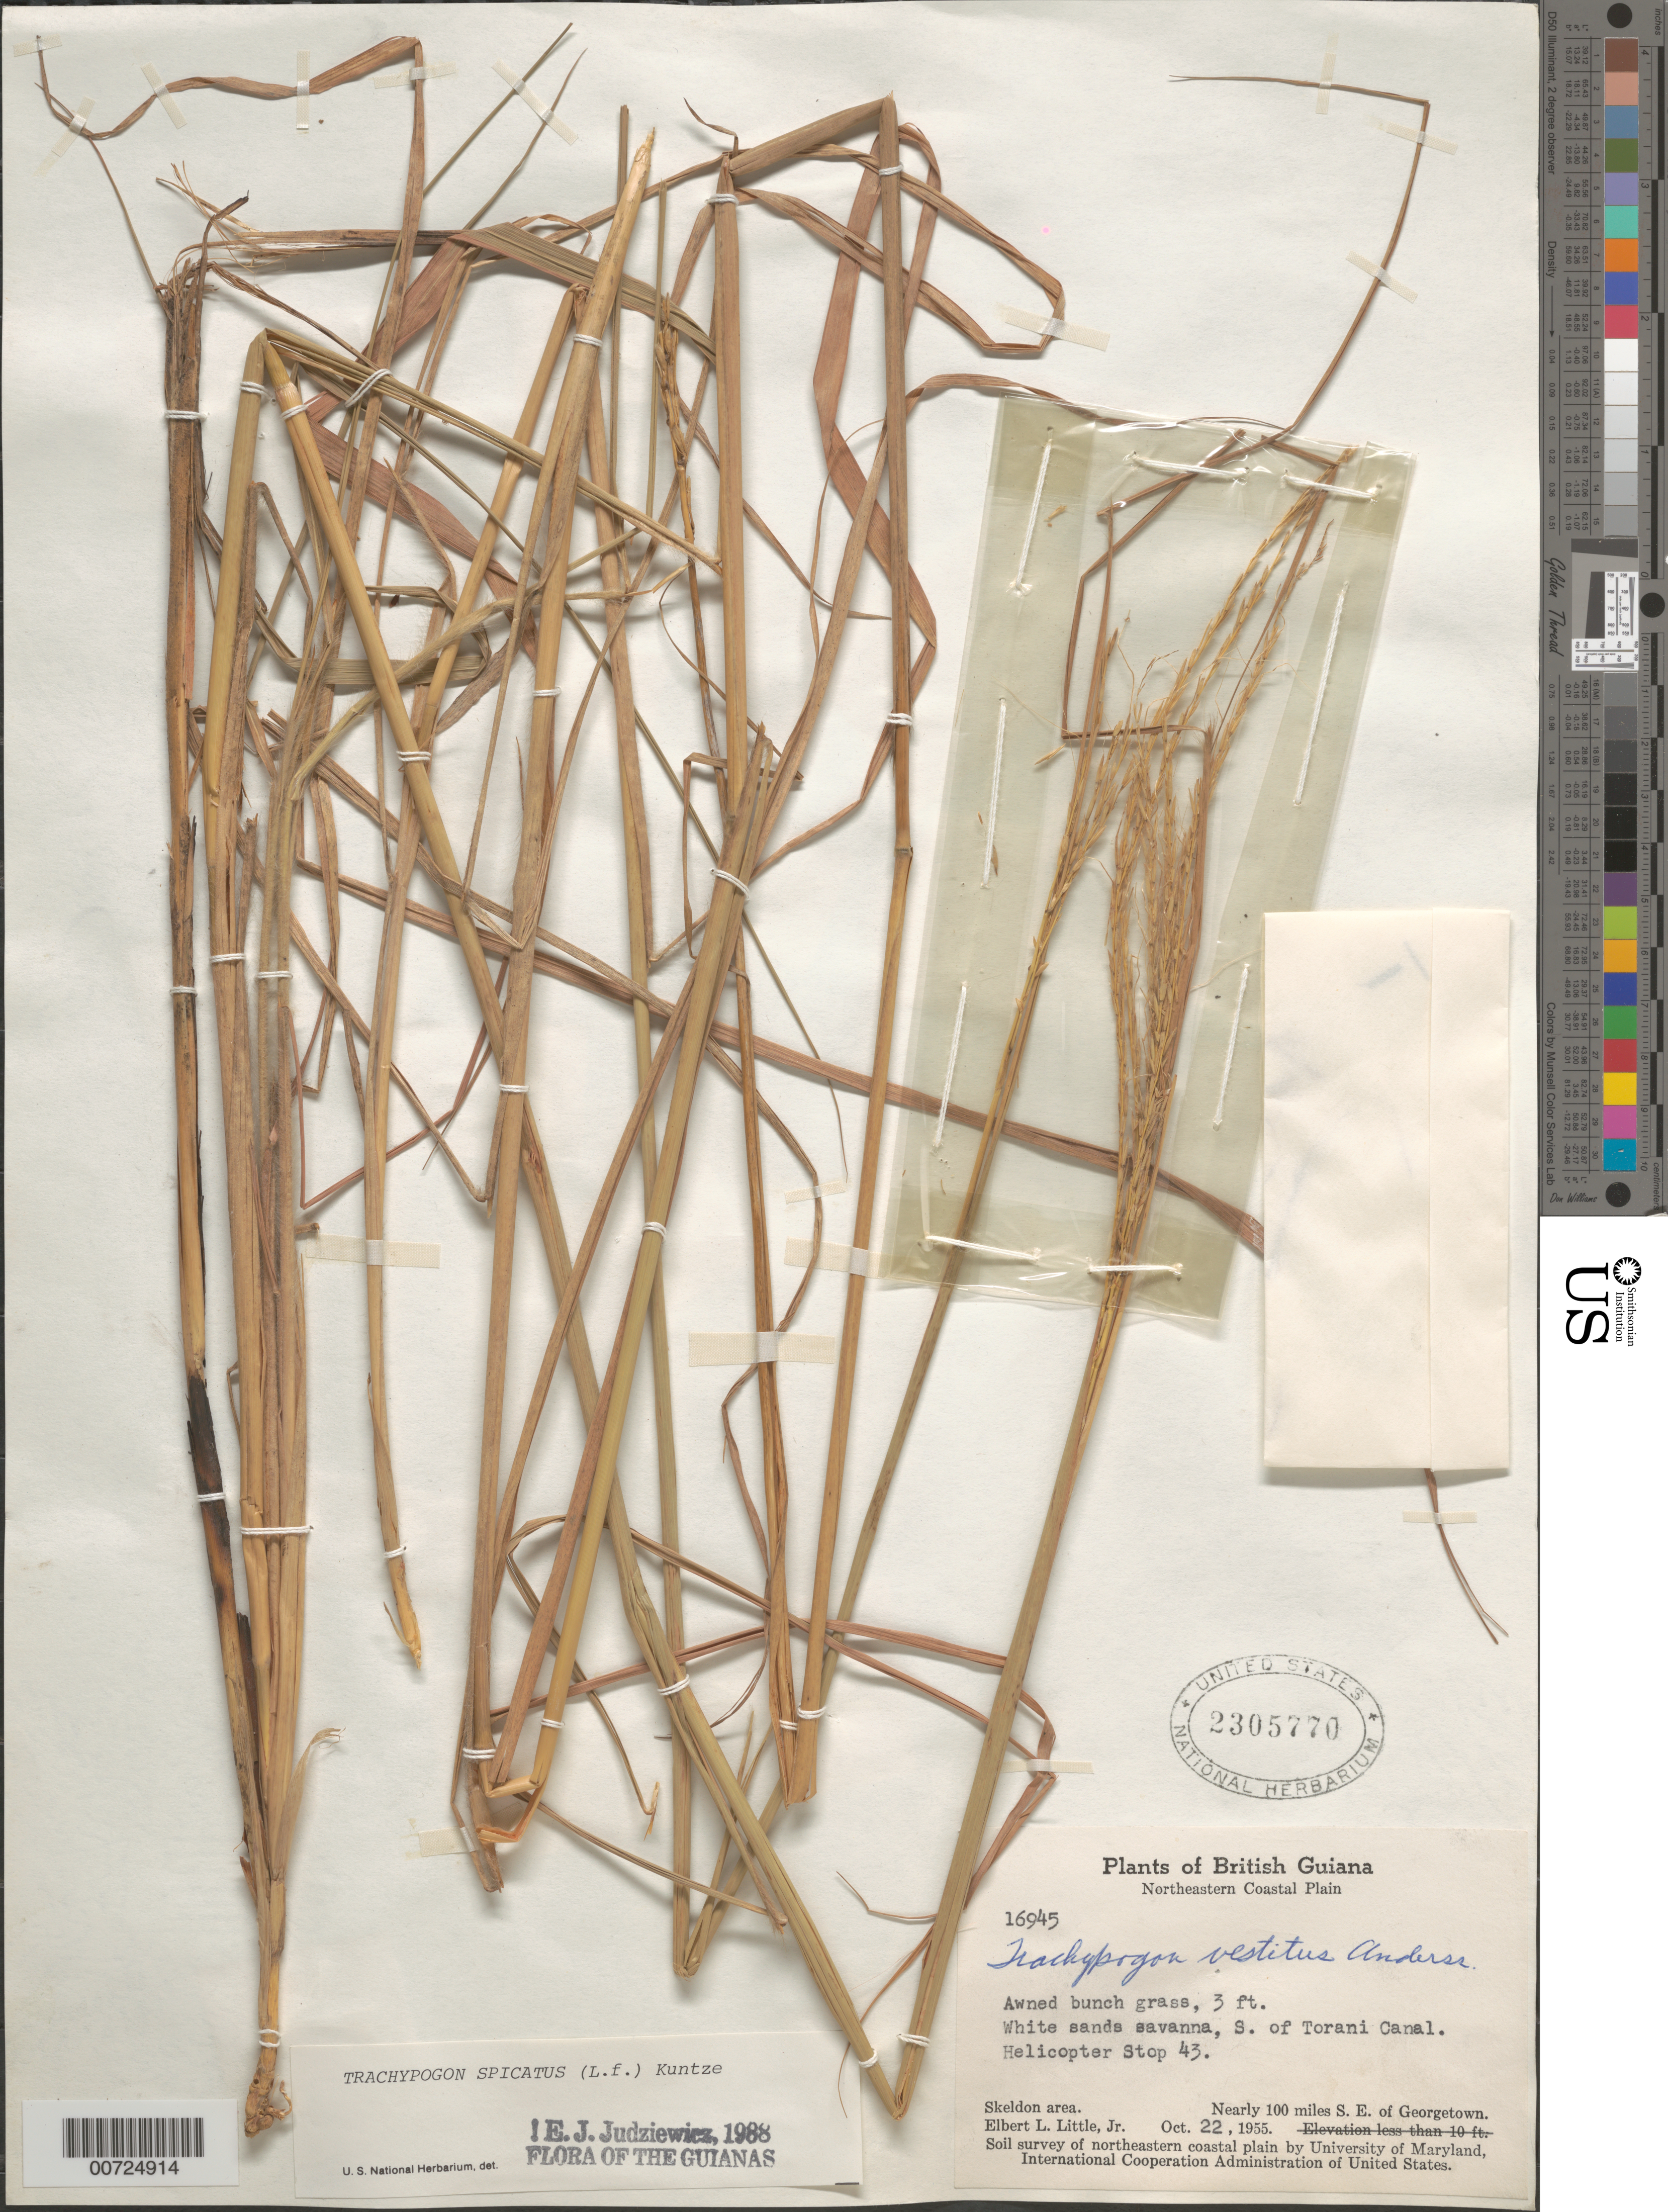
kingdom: Plantae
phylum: Tracheophyta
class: Liliopsida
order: Poales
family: Poaceae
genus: Trachypogon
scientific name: Trachypogon spicatus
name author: (L. f.) Kuntze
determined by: Judziewicz, E. J.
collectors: E. L. Little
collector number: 16945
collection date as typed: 22-Oct-55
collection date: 1955-10-22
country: Guyana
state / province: E. Berbice-Corentyne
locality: Skeldon area, ca. 100 miles SE of Georgetown, S of Torani Canal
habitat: White sand savanna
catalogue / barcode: US 2305770